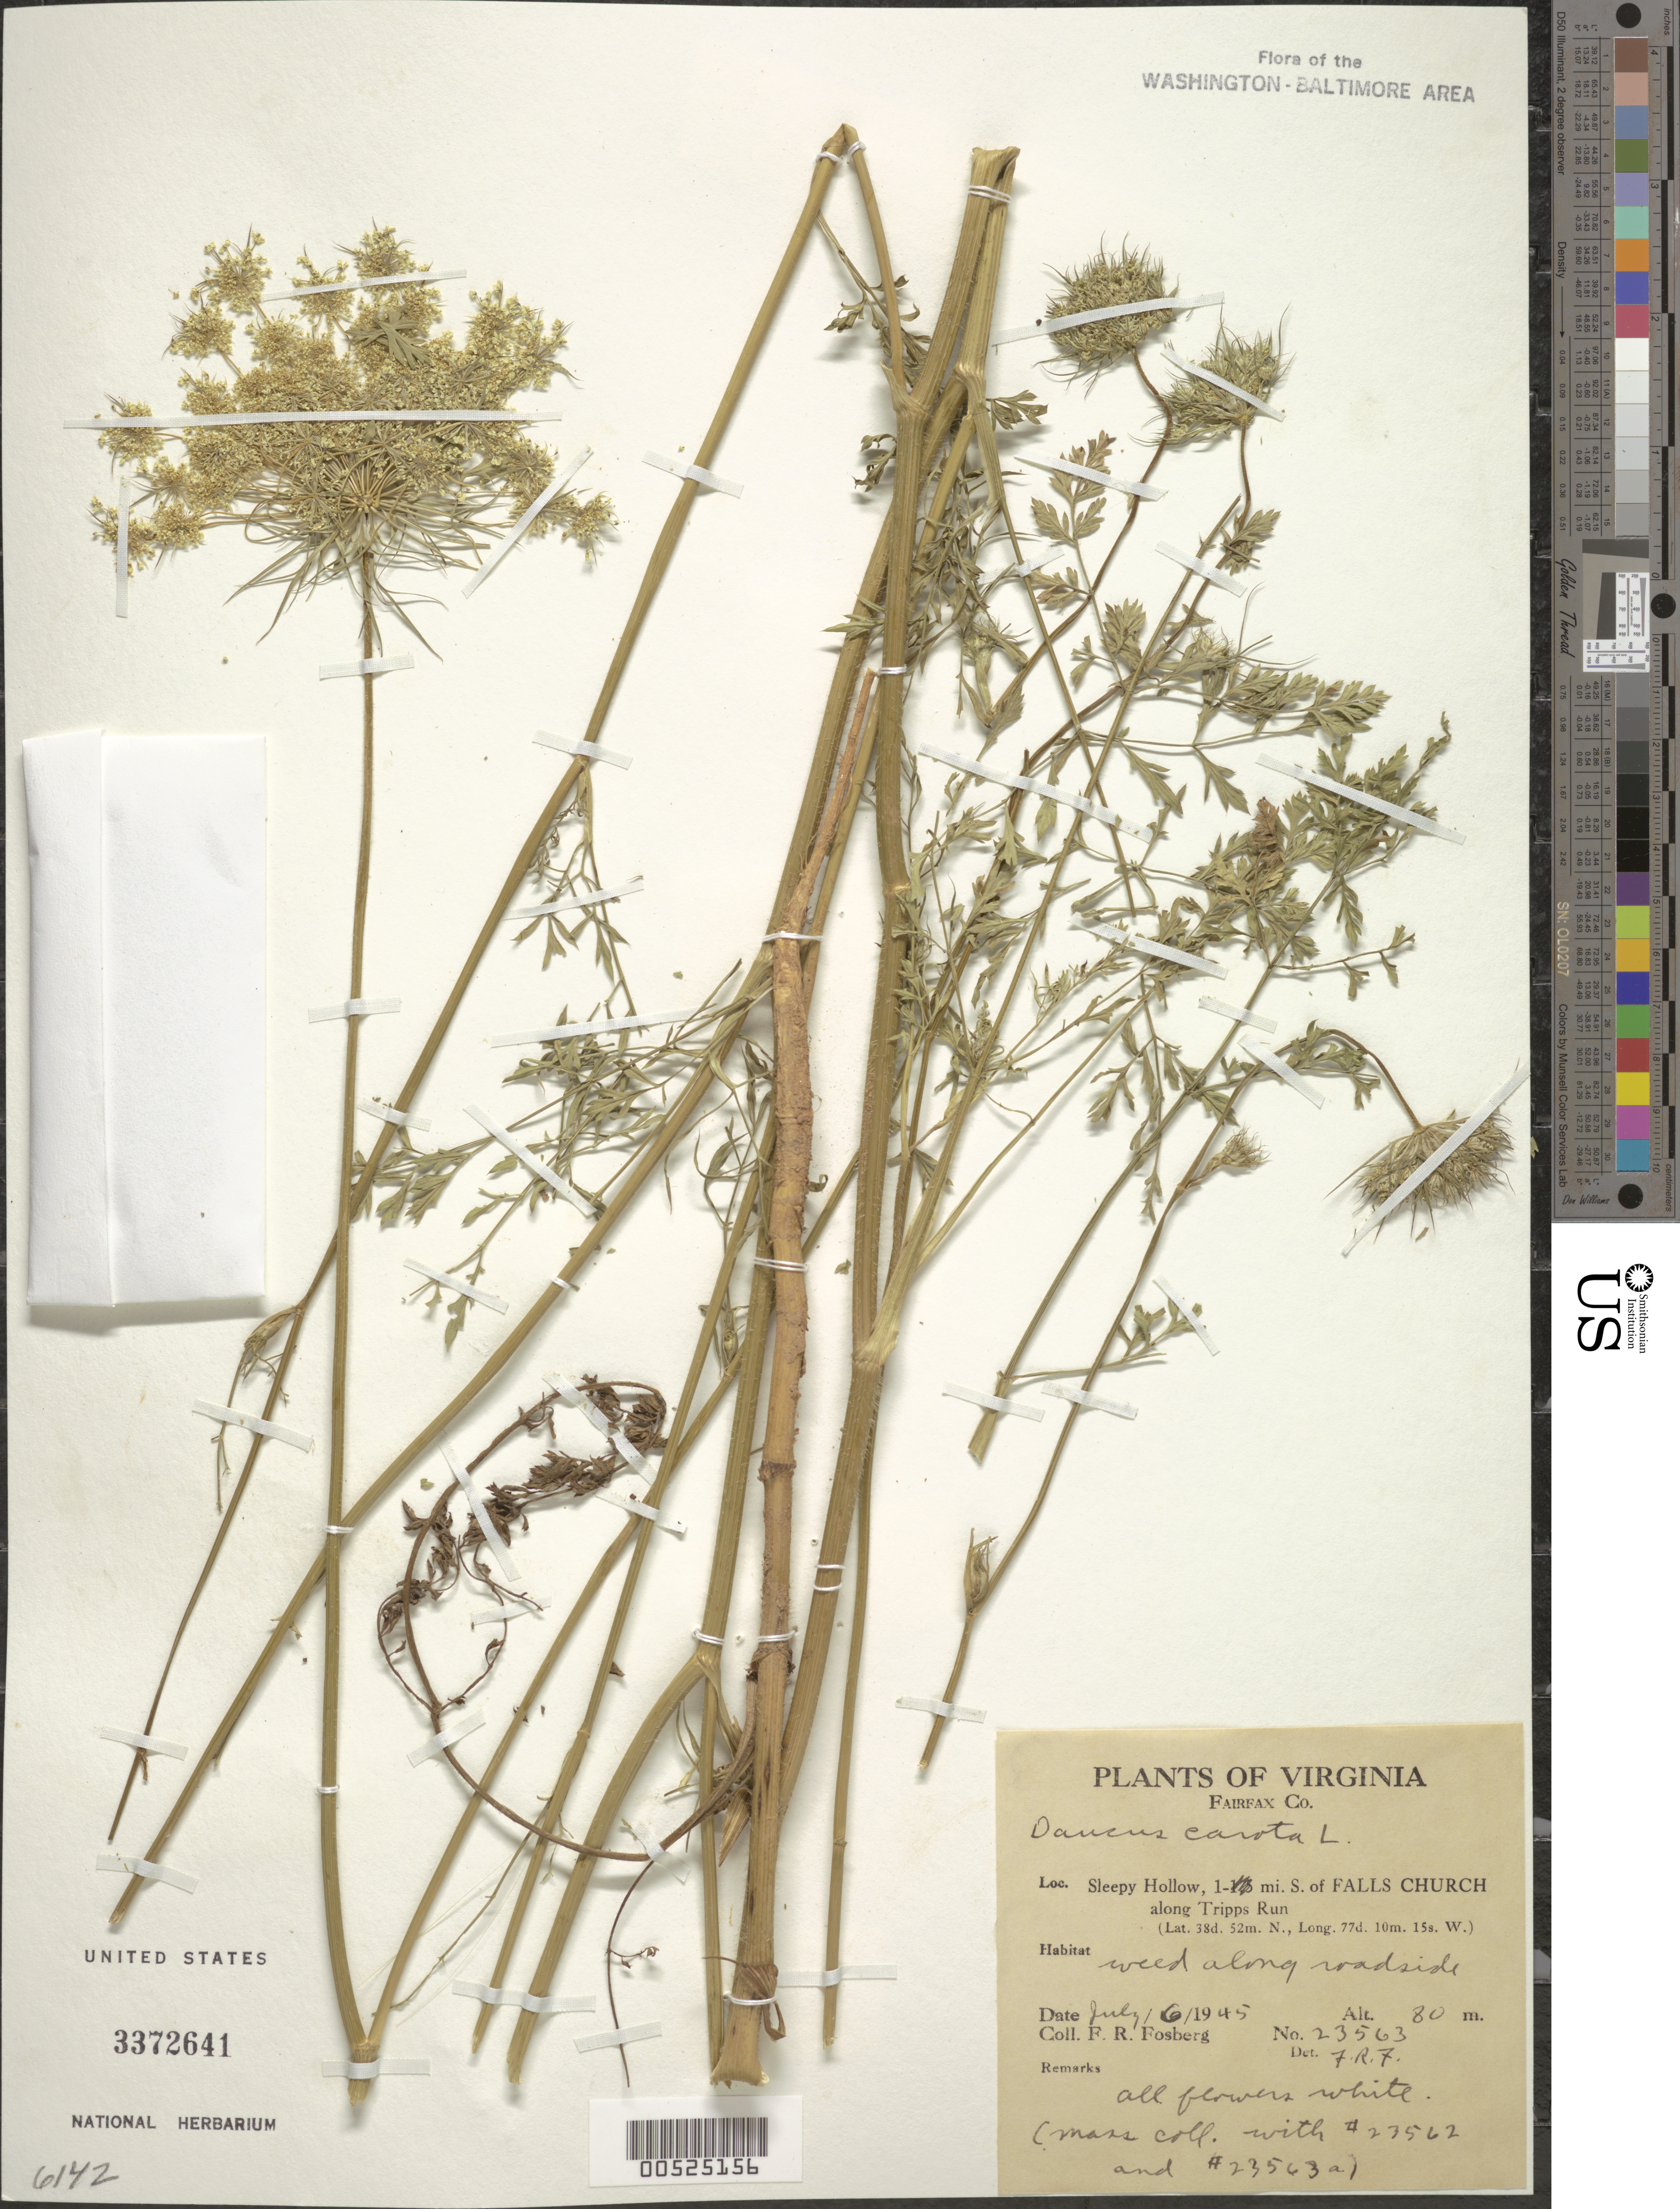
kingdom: Plantae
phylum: Tracheophyta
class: Magnoliopsida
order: Apiales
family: Apiaceae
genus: Daucus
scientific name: Daucus carota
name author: L.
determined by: Fosberg, F. R.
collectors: F. R. Fosberg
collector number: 23563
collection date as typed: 06 Jul 1945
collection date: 1945-07-06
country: United States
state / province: Virginia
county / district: Fairfax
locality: Sleepy Hollow, 1 mi. S of Falls Church along Tripps Run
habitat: Weed along roadside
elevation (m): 80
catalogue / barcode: US 3372641